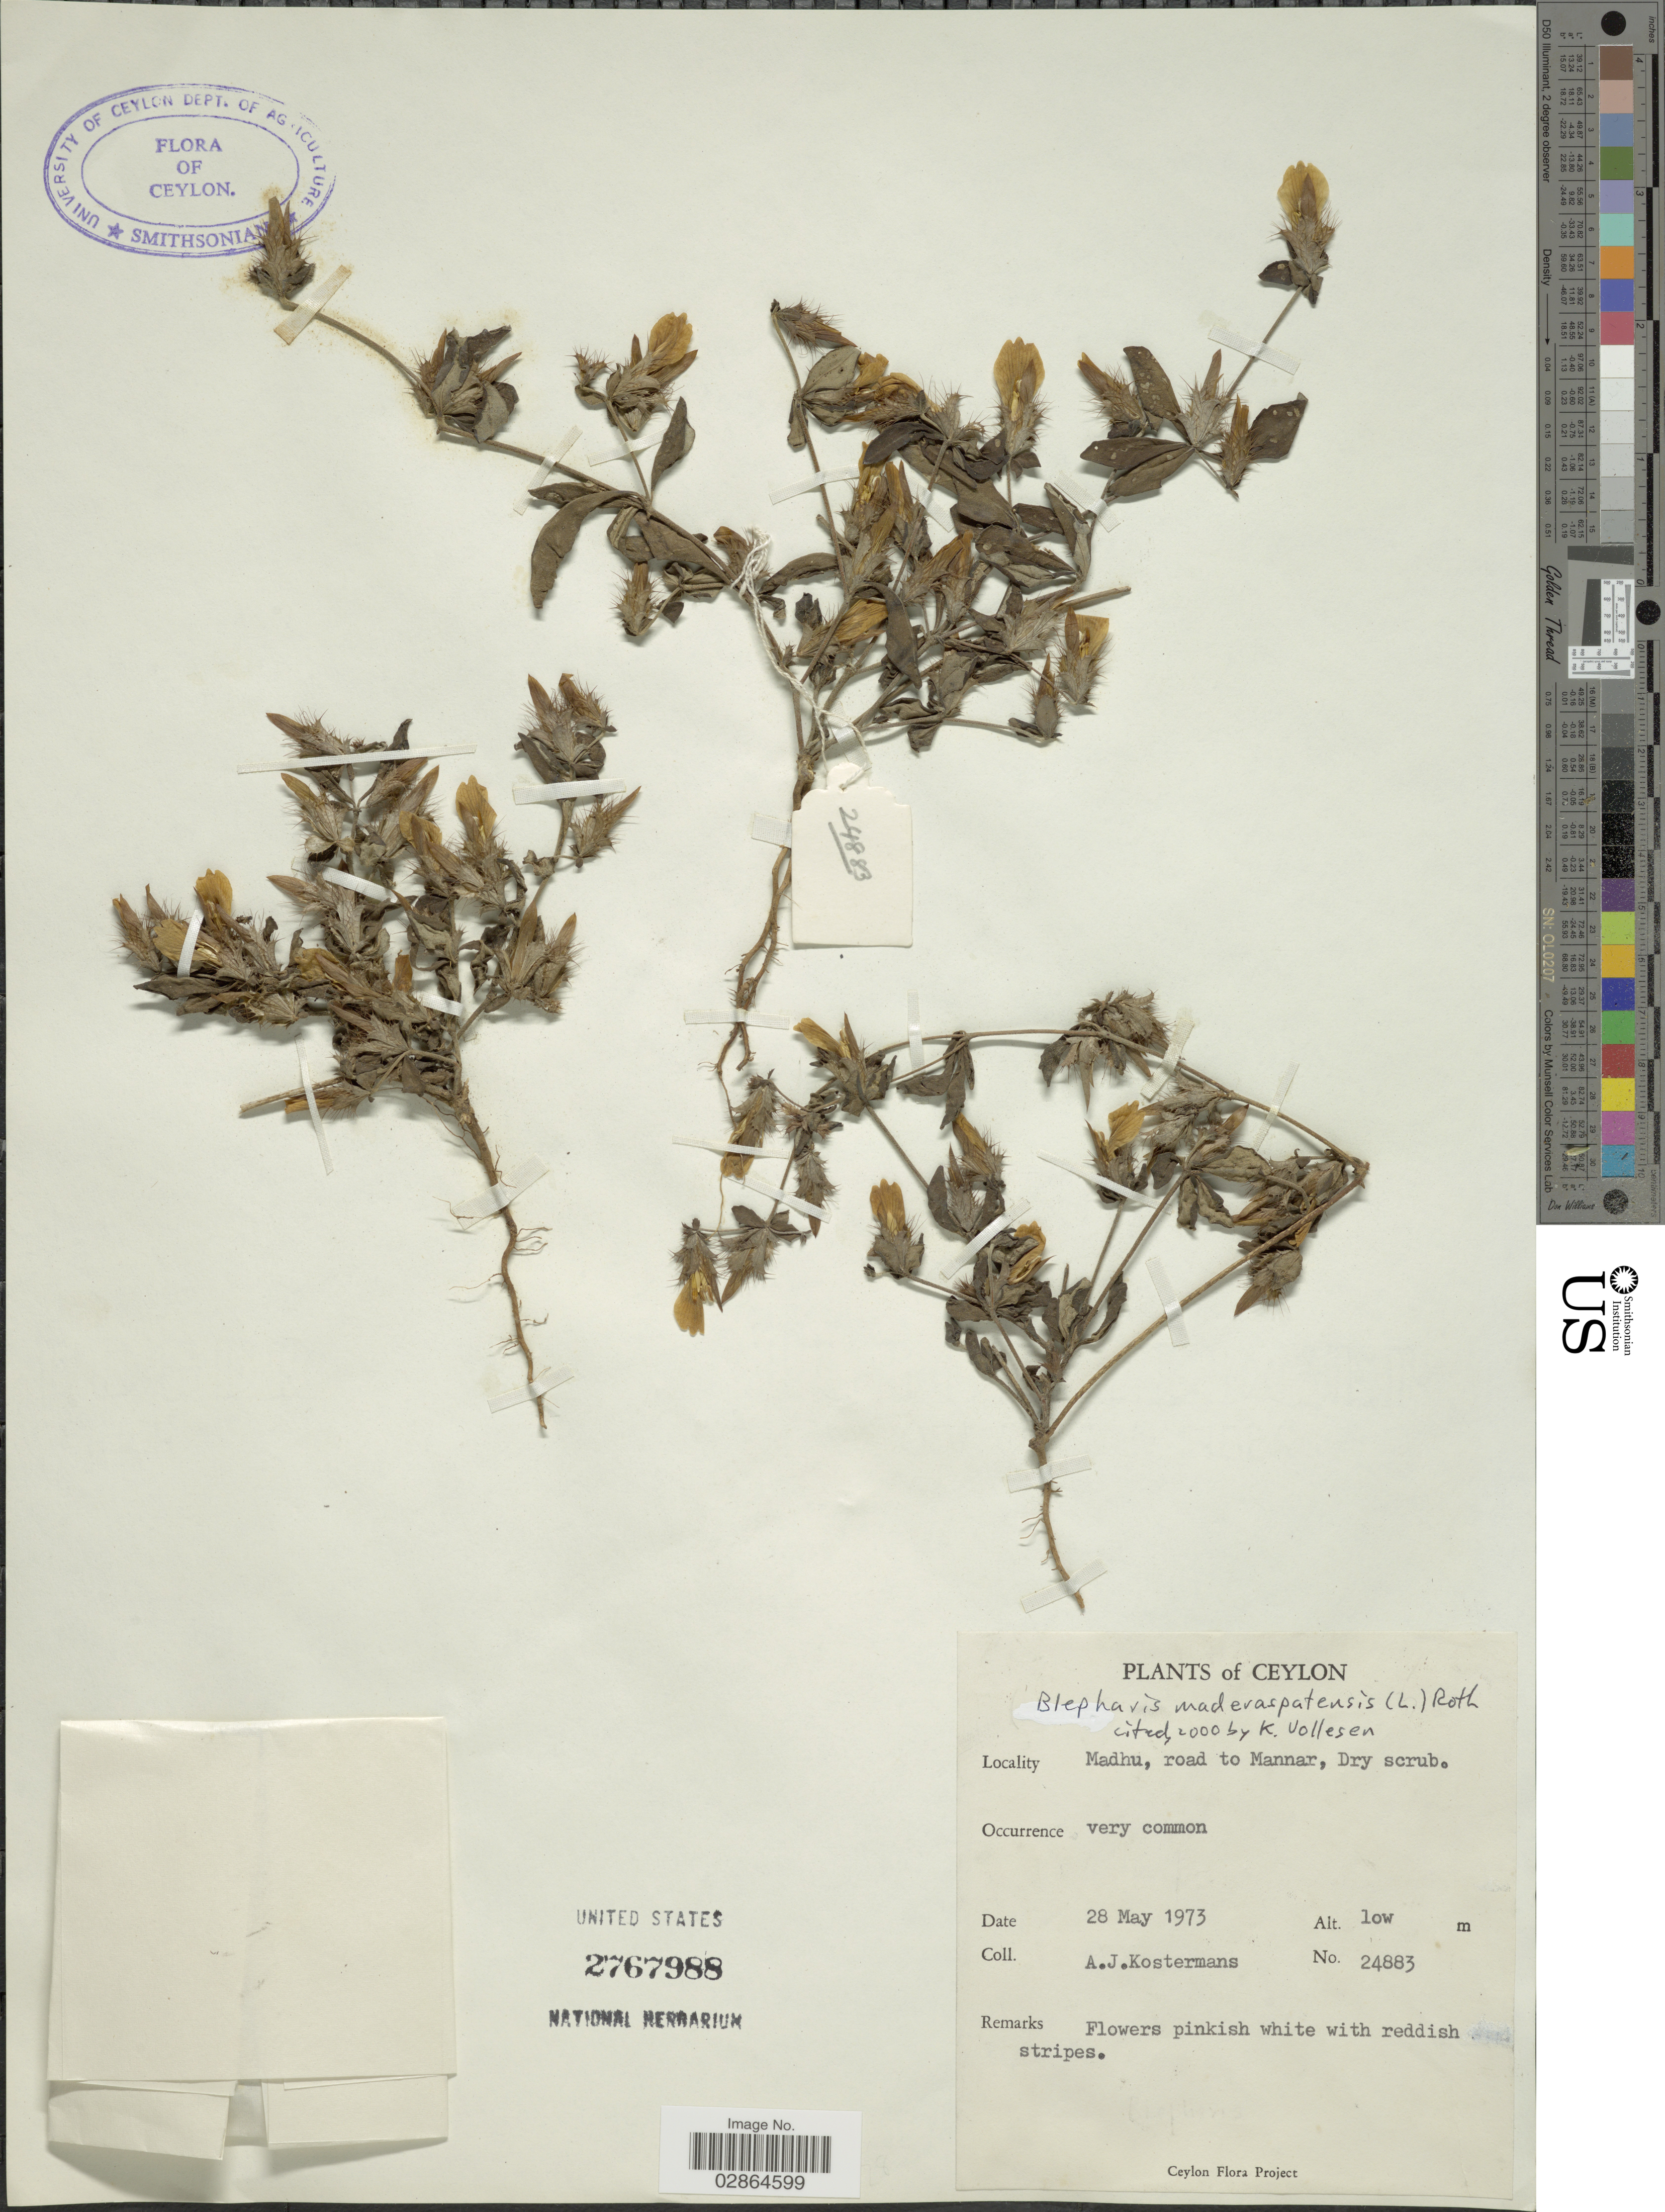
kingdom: Plantae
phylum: Tracheophyta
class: Magnoliopsida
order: Lamiales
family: Acanthaceae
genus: Blepharis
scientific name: Blepharis maderaspatensis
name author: (L.) B. Heyne ex Roth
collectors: A. J. G. Kostermans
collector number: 24883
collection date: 1973-05-28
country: Sri Lanka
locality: Madhu, road to Mannar.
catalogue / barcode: US 2767988